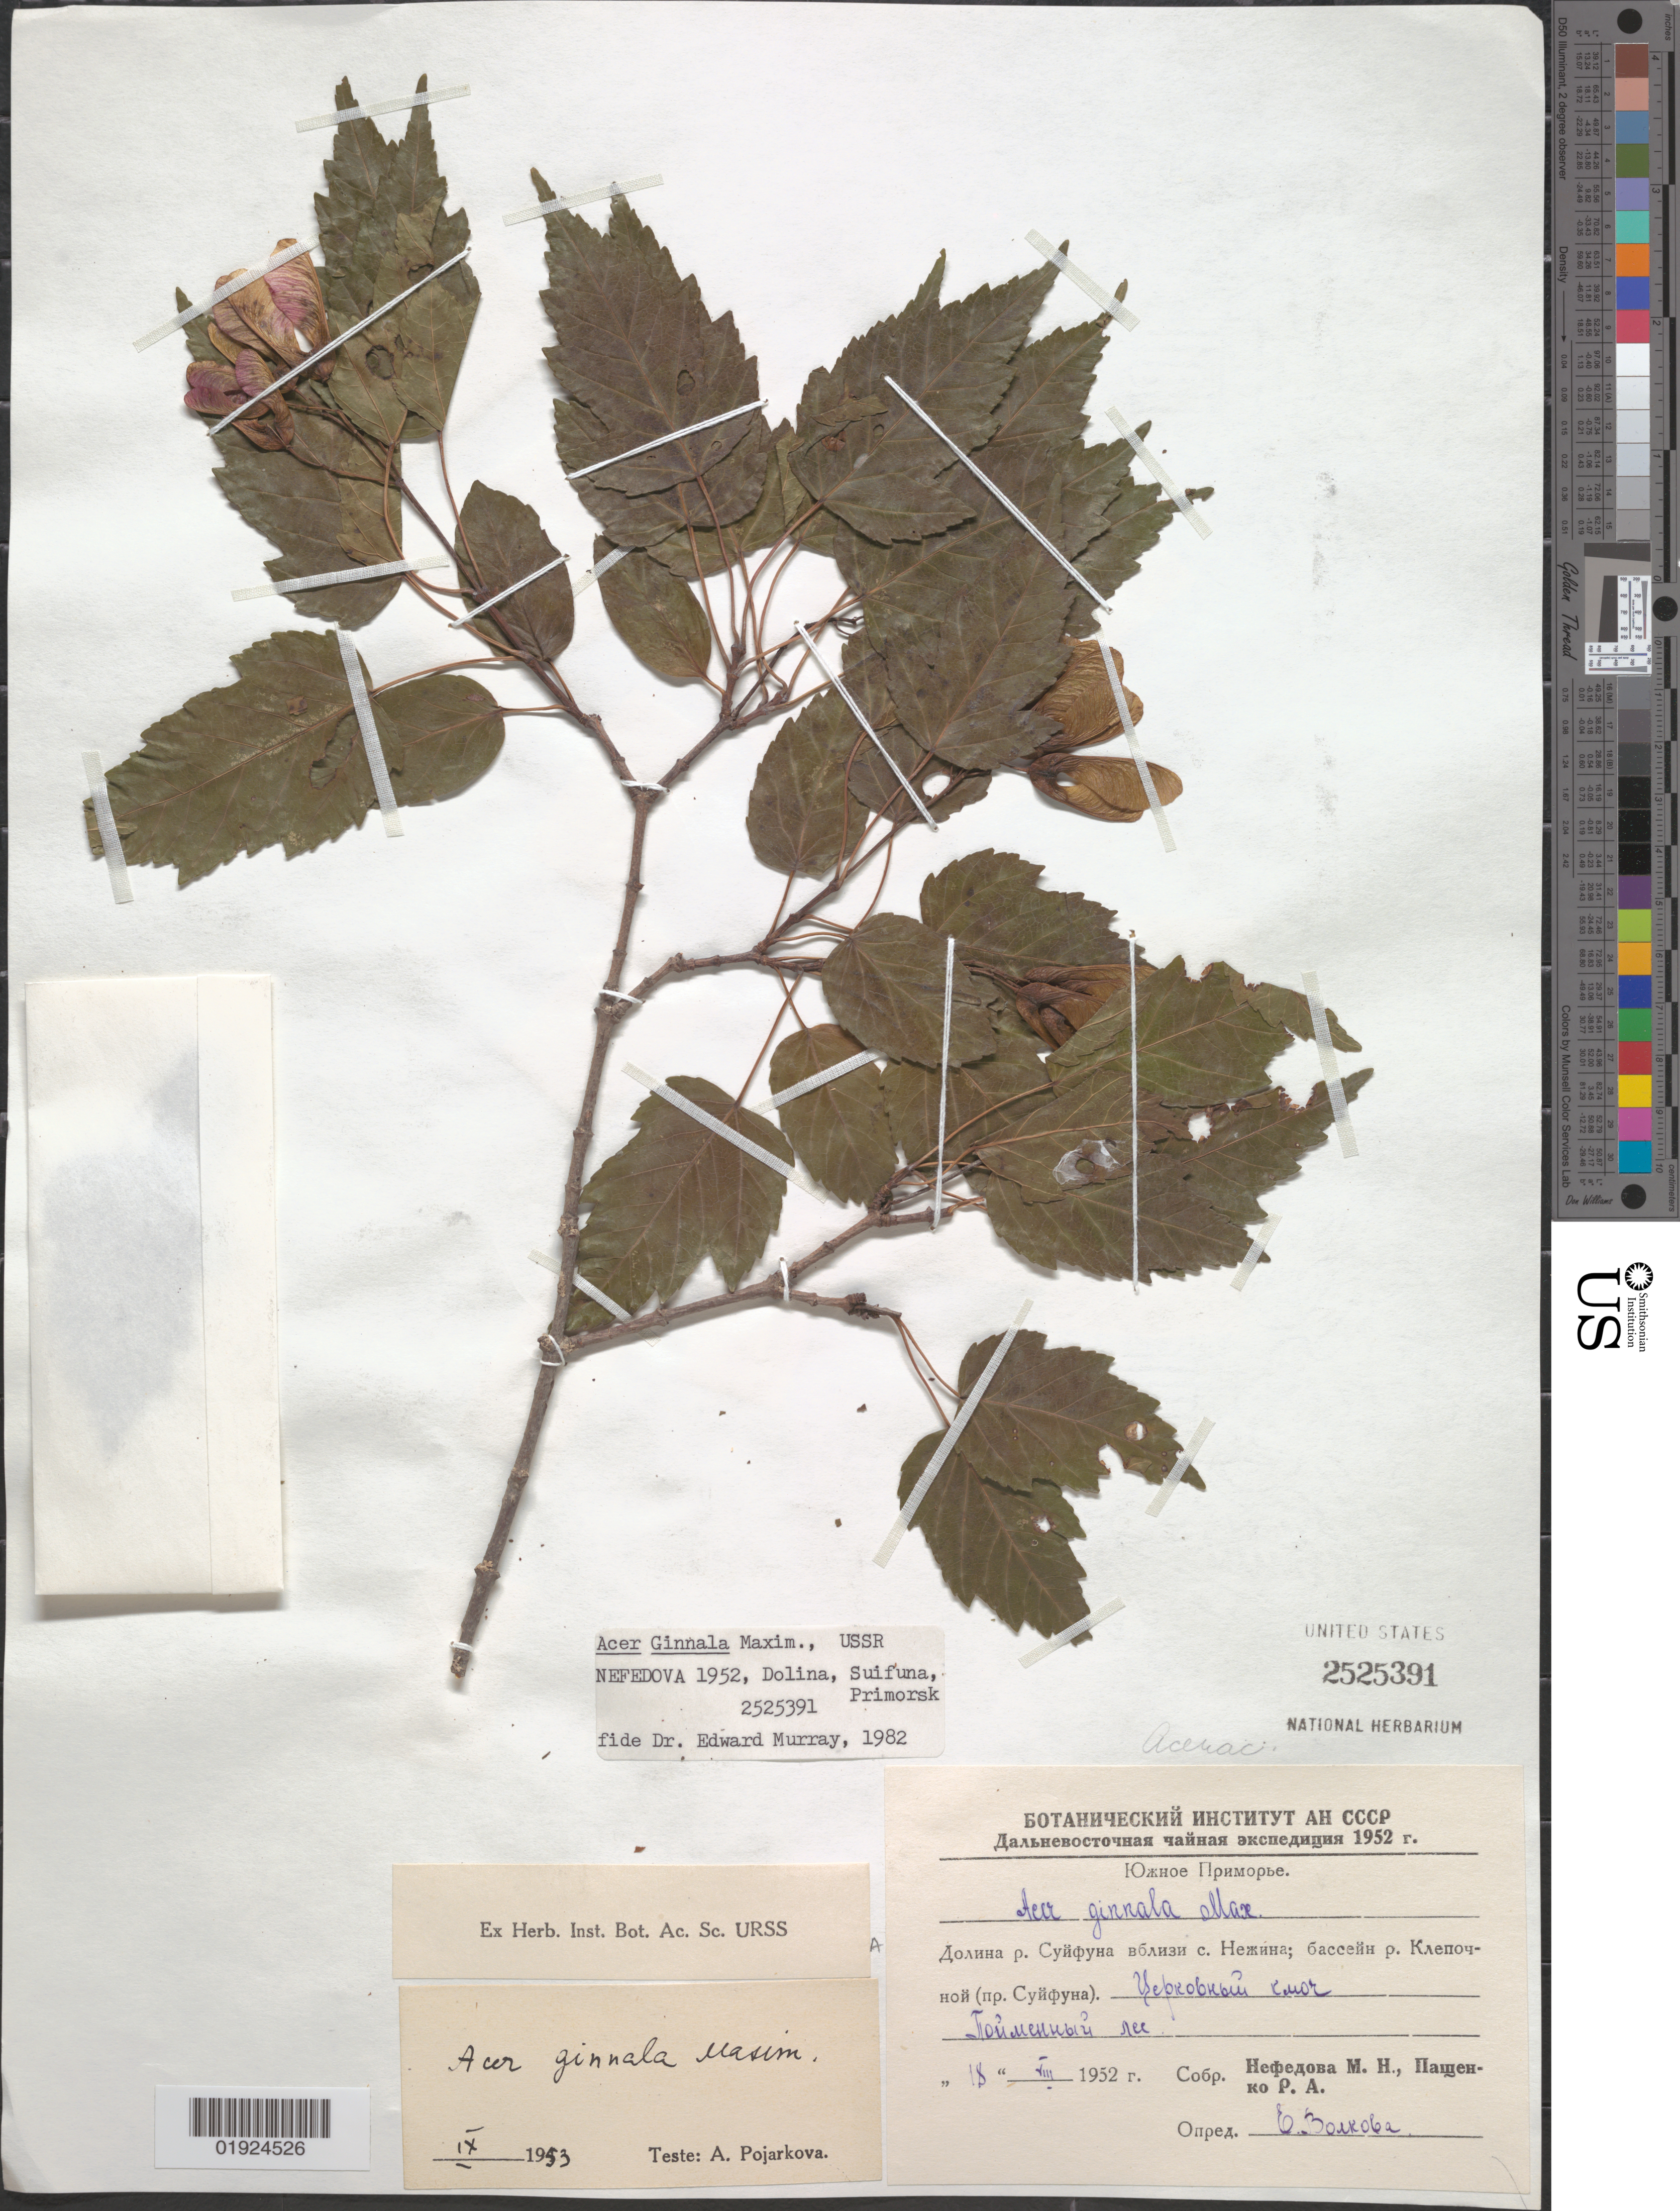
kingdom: Plantae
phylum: Tracheophyta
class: Magnoliopsida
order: Sapindales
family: Sapindaceae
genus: Acer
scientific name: Acer ginnala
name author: Maxim.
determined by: Murray, Edward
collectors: M. Nefedova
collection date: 1952-08-18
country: Russian Federation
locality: Dolina, Suifuna, Primorsk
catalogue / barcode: US 2525391